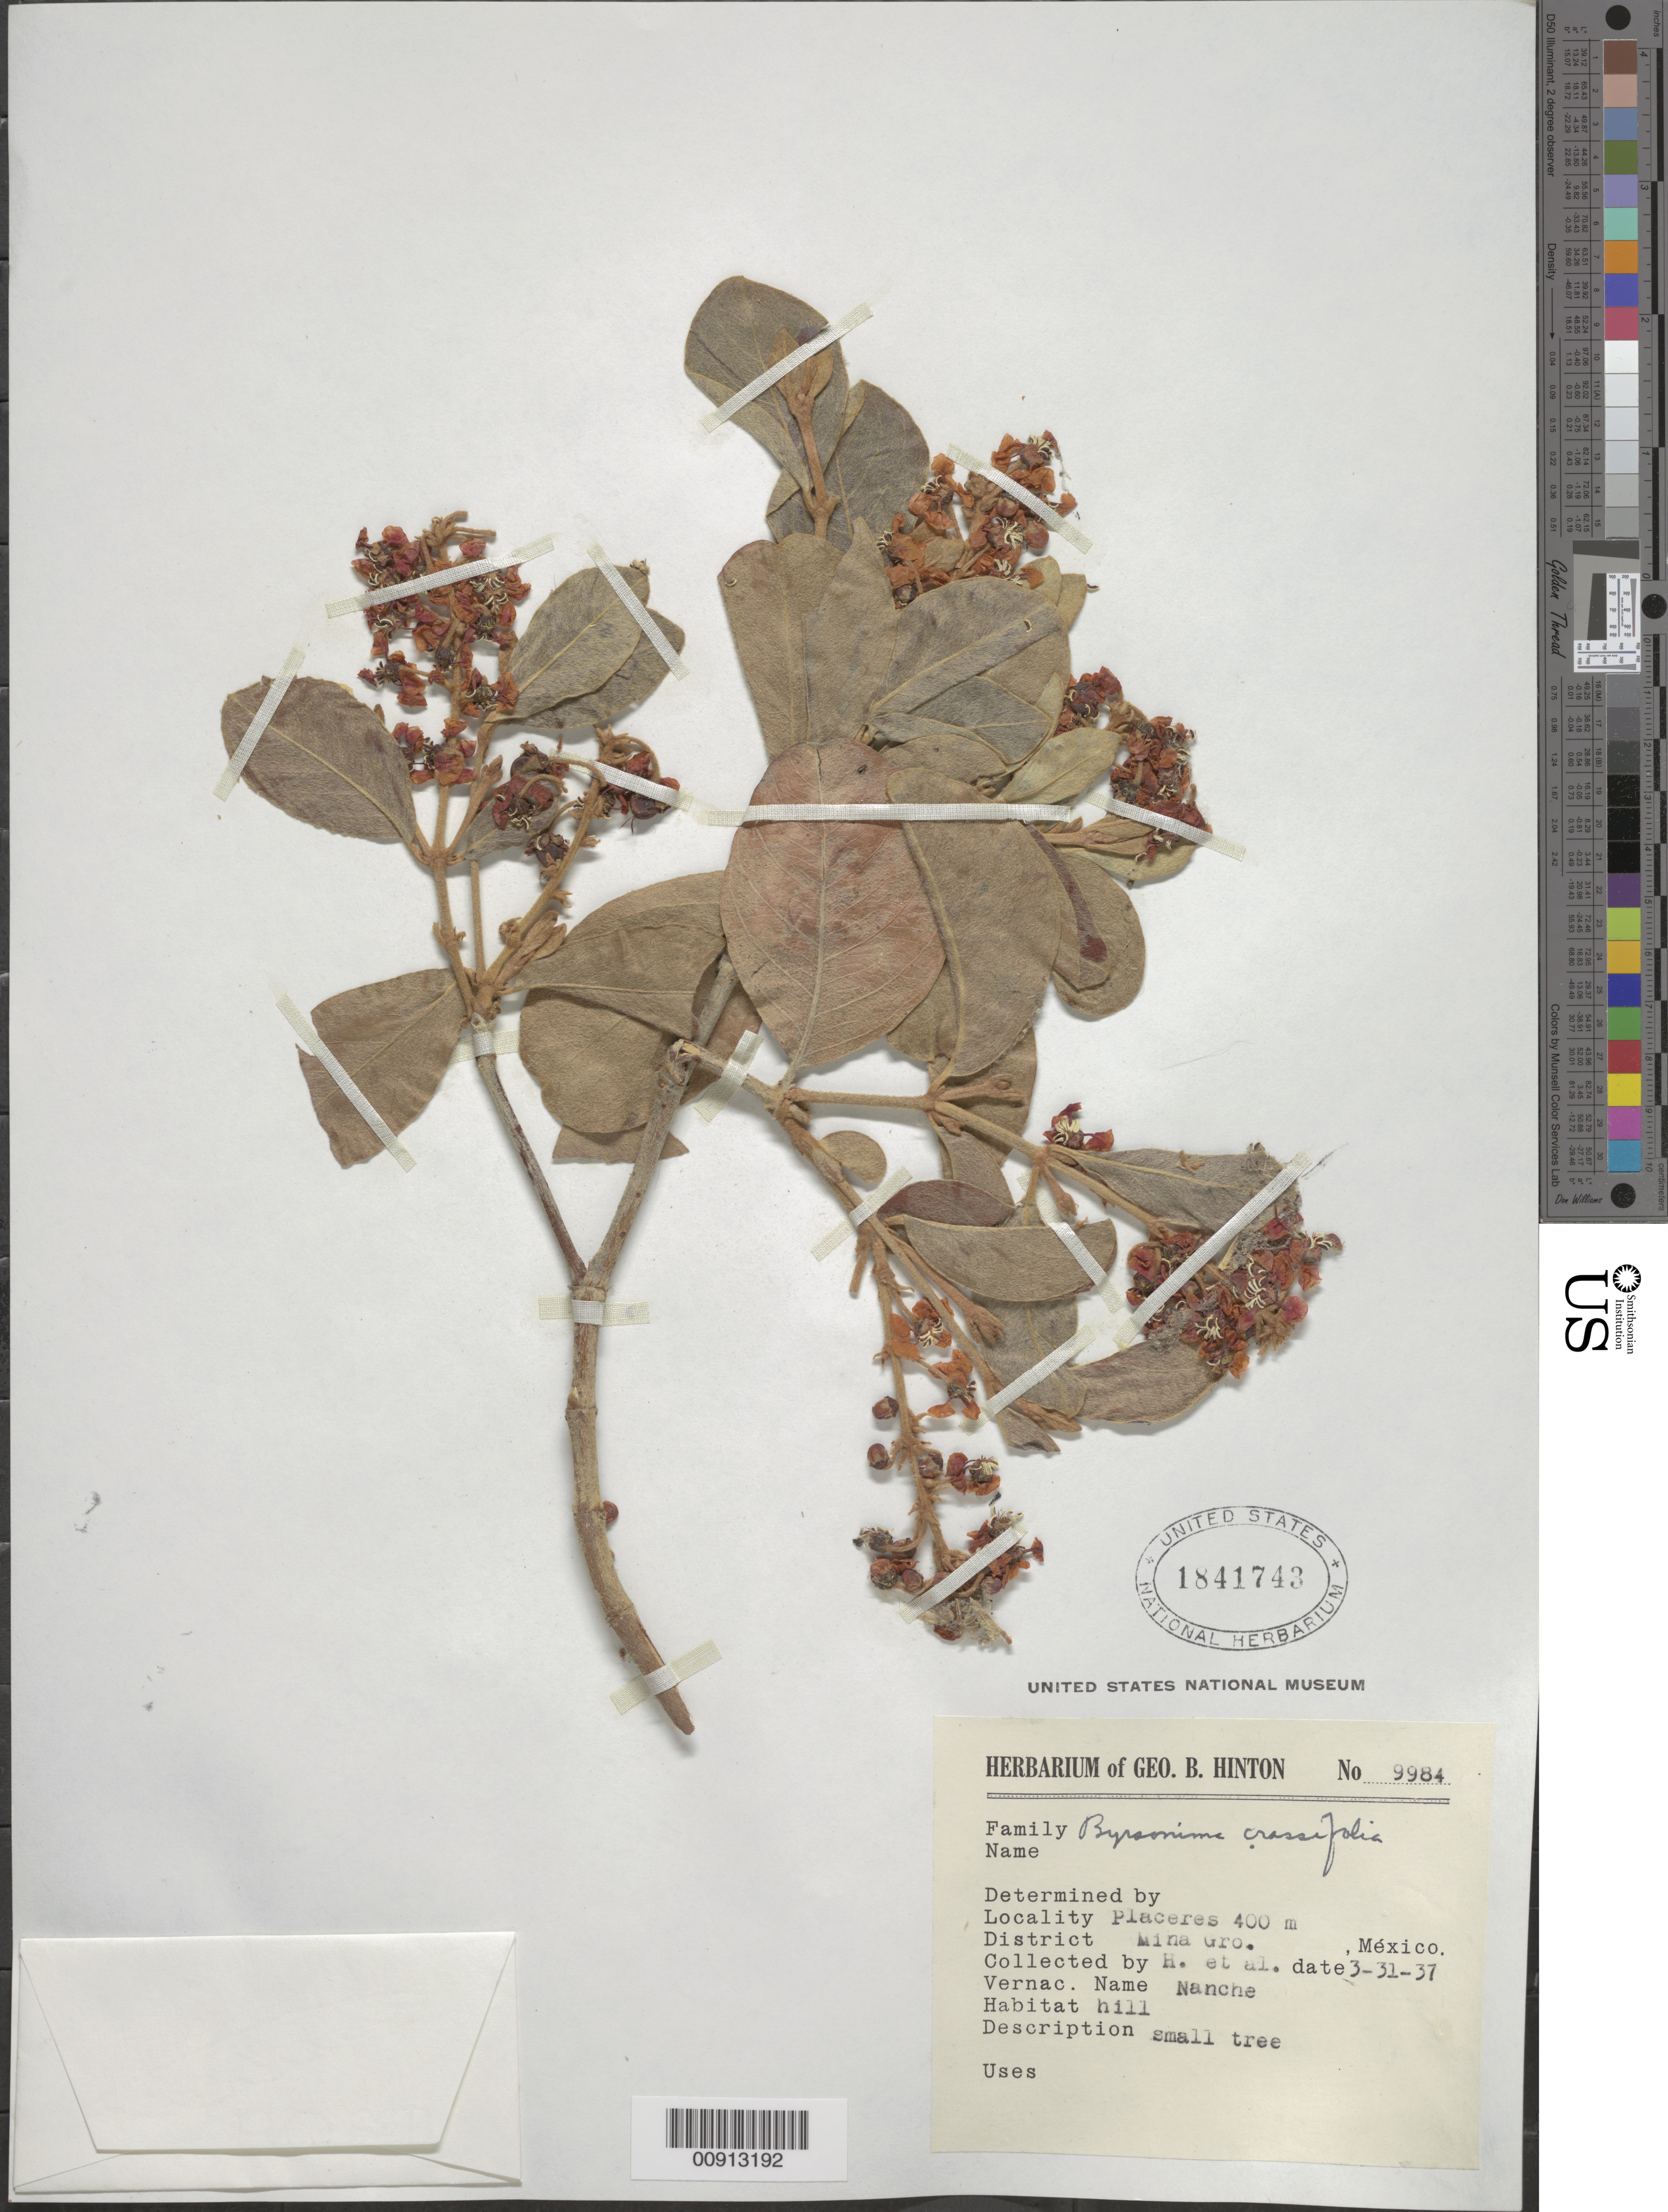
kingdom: Plantae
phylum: Tracheophyta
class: Magnoliopsida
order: Malpighiales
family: Malpighiaceae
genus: Byrsonima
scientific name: Byrsonima crassifolia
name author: (L.) Kunth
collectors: G. B. Hinton & et al.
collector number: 9984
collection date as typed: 31 Mar 1937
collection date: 1937-03-31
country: Mexico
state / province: Guerrero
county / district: Mina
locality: Placeres, District Mina, Guerrero.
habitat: Hill.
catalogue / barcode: US 1841743